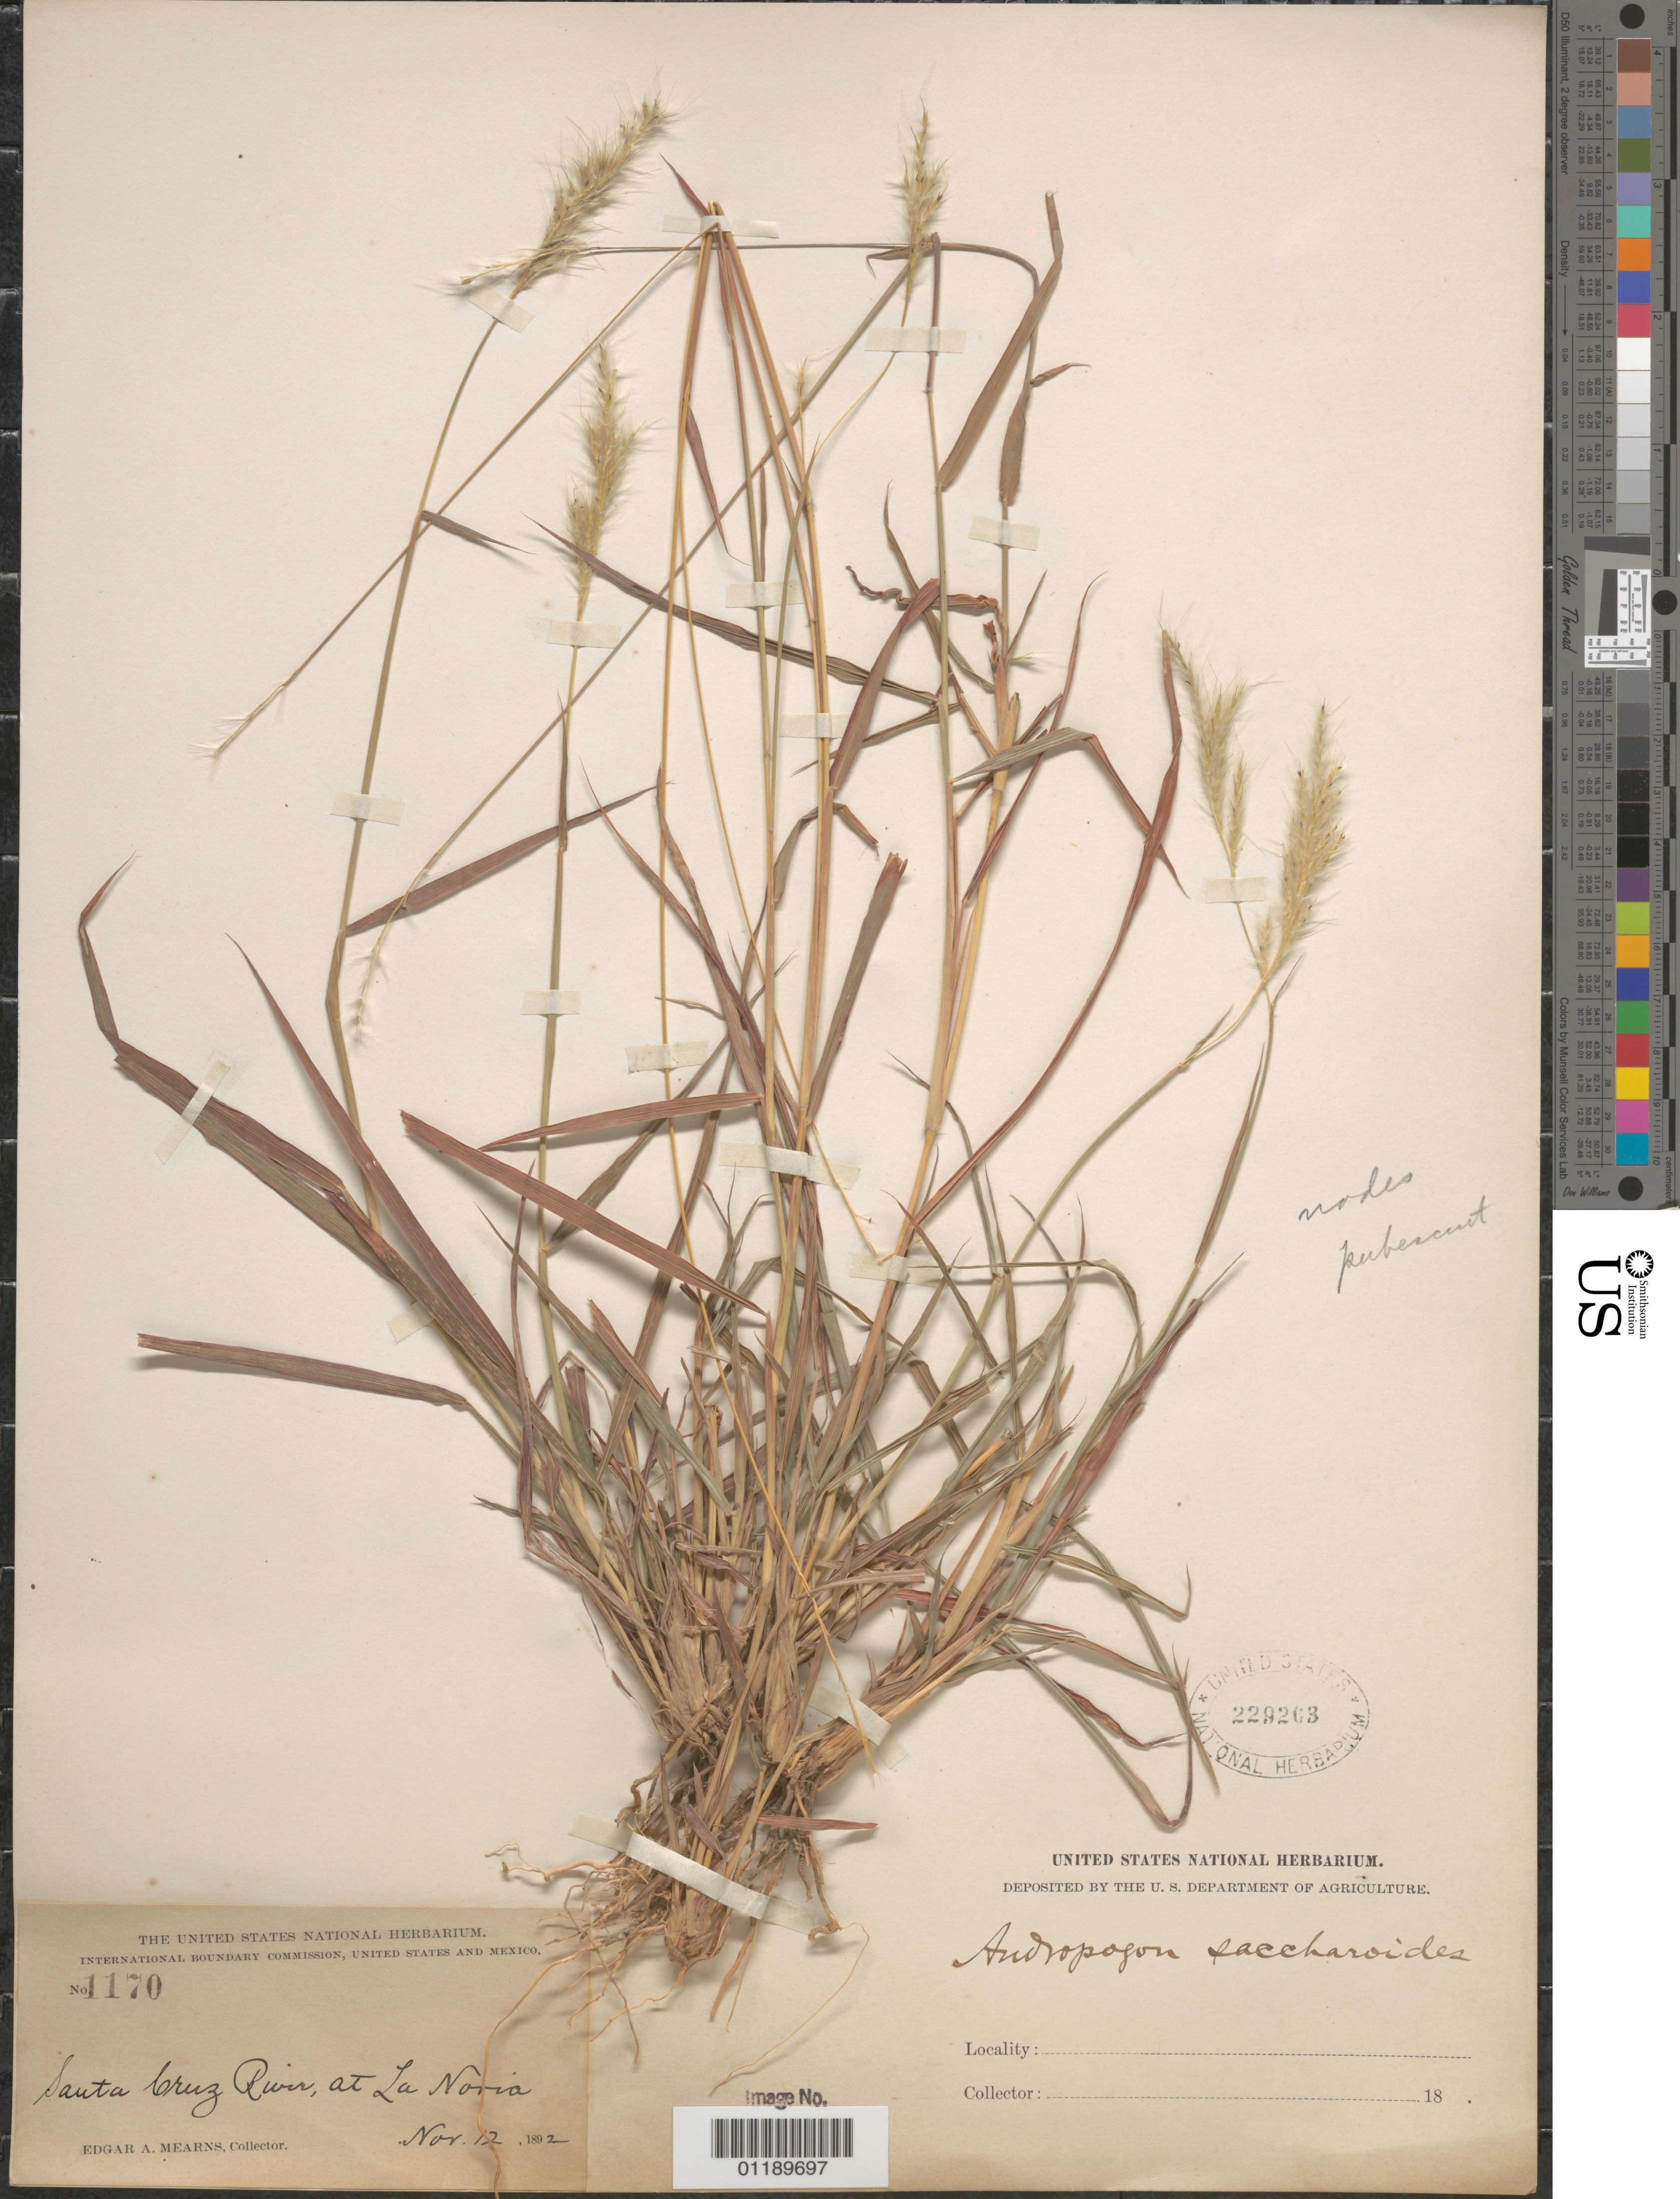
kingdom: Plantae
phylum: Tracheophyta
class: Liliopsida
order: Poales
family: Poaceae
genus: Andropogon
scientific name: Andropogon saccharoides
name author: Sw.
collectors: E. A. Mearns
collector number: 1170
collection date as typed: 12 Nov 1892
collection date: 1892-11-12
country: United States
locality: Santa Cruz at La Noria.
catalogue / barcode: US 229263